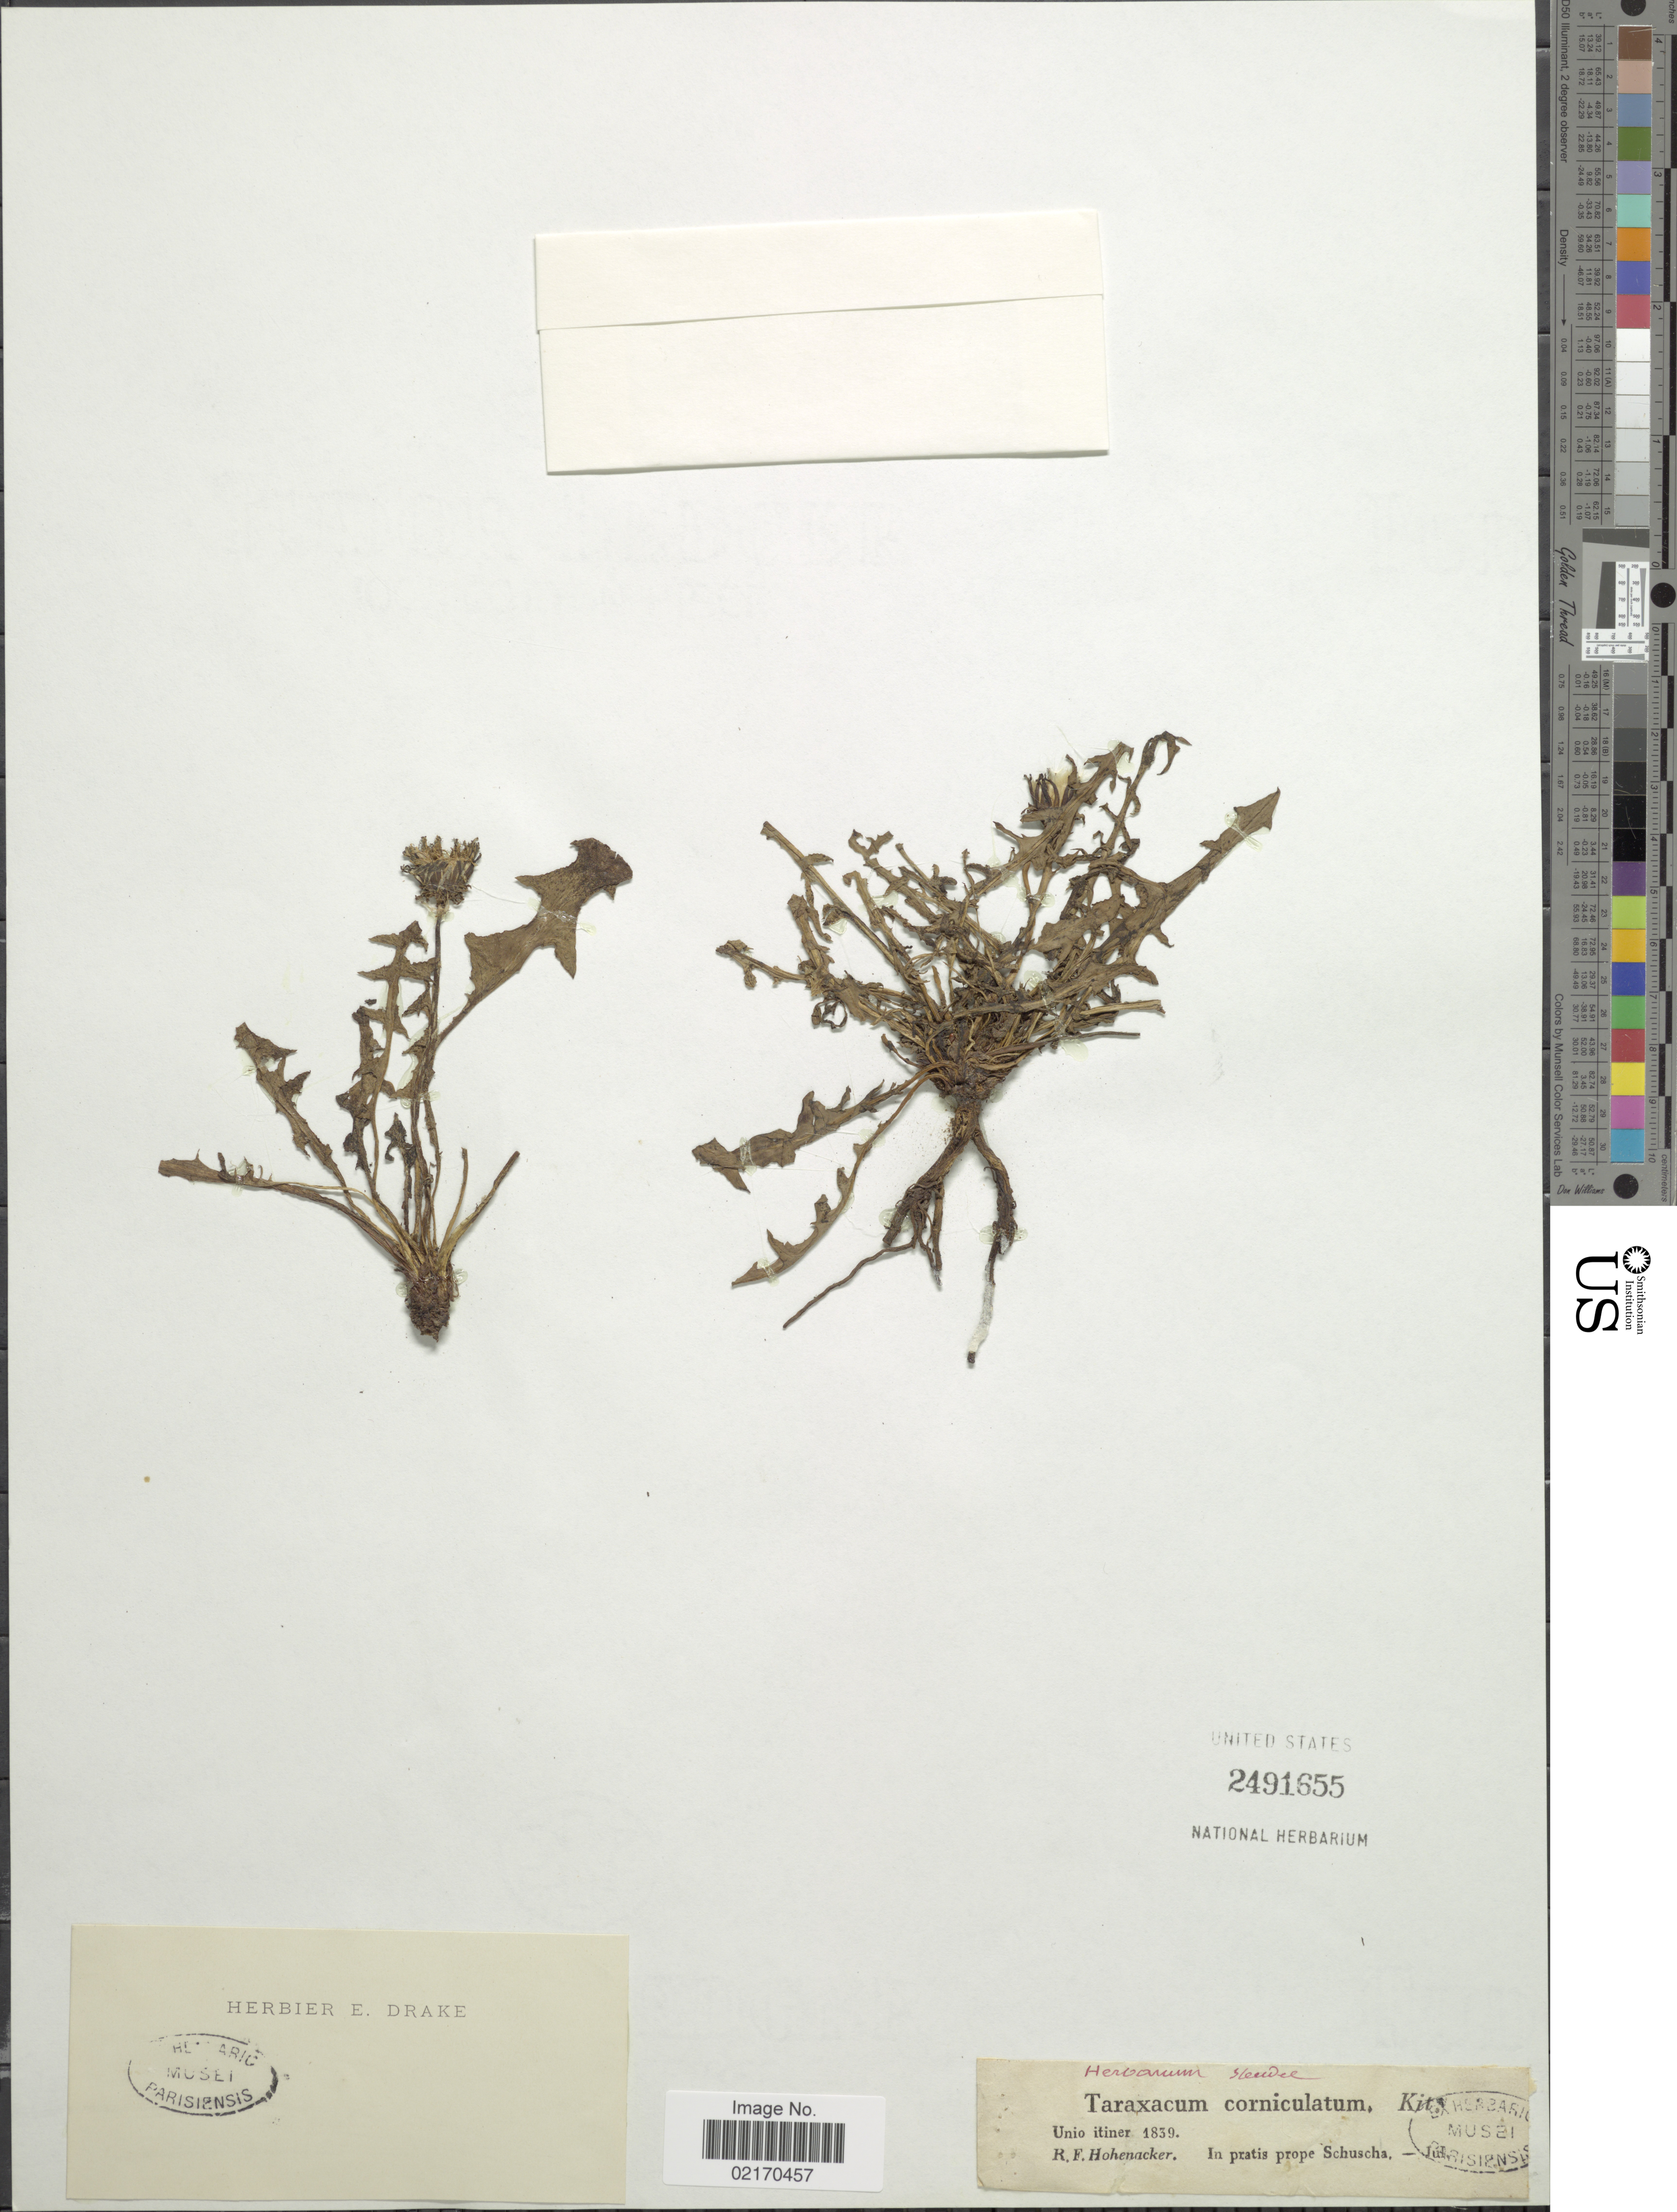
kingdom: Plantae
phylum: Tracheophyta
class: Magnoliopsida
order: Asterales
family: Asteraceae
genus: Taraxacum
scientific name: Taraxacum corniculatum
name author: DC.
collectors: R. F. Hohenacker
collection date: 1839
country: Azerbaijan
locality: Unio itiner, in pratis prope Schuscha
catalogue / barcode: US 2491655